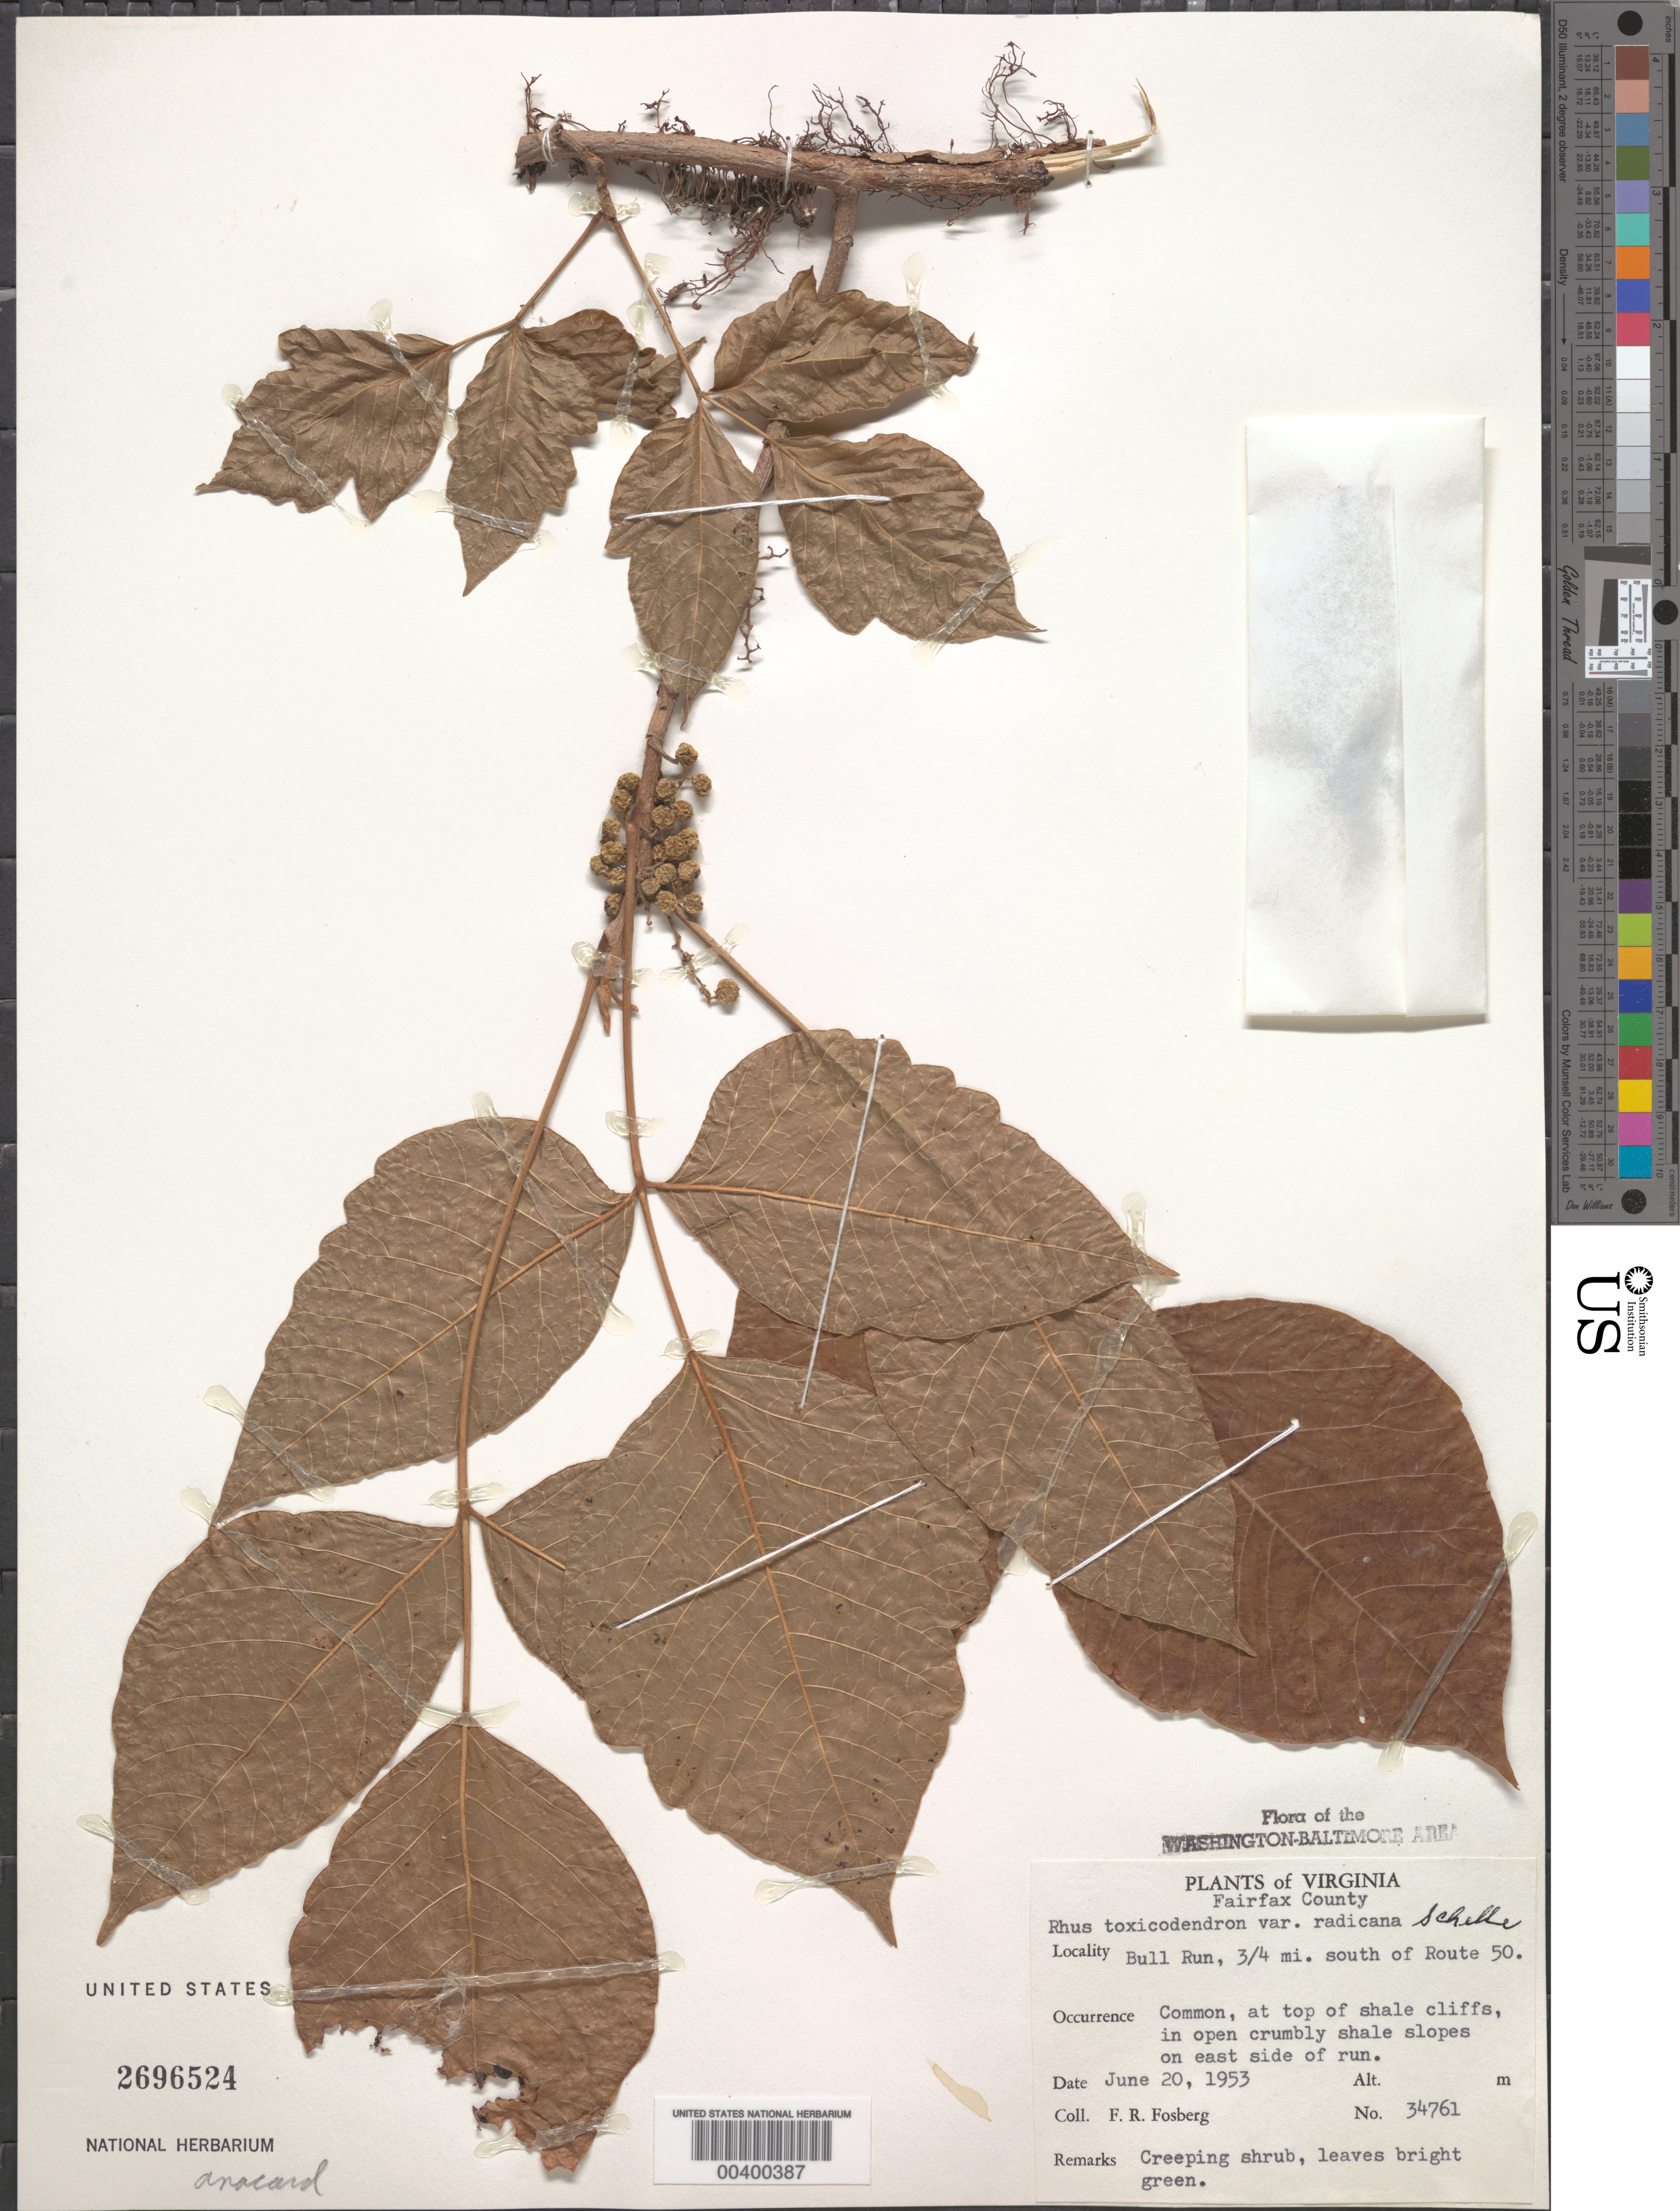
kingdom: Plantae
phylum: Tracheophyta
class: Magnoliopsida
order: Sapindales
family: Anacardiaceae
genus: Toxicodendron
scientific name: Toxicodendron radicans subsp. radicans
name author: (L.) Kuntze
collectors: F. R. Fosberg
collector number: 34761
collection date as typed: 20 Jun 1953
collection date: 1953-06-20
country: United States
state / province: Virginia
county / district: Fairfax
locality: Bull Run, 3/4 south of Route 50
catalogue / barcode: US 2696524